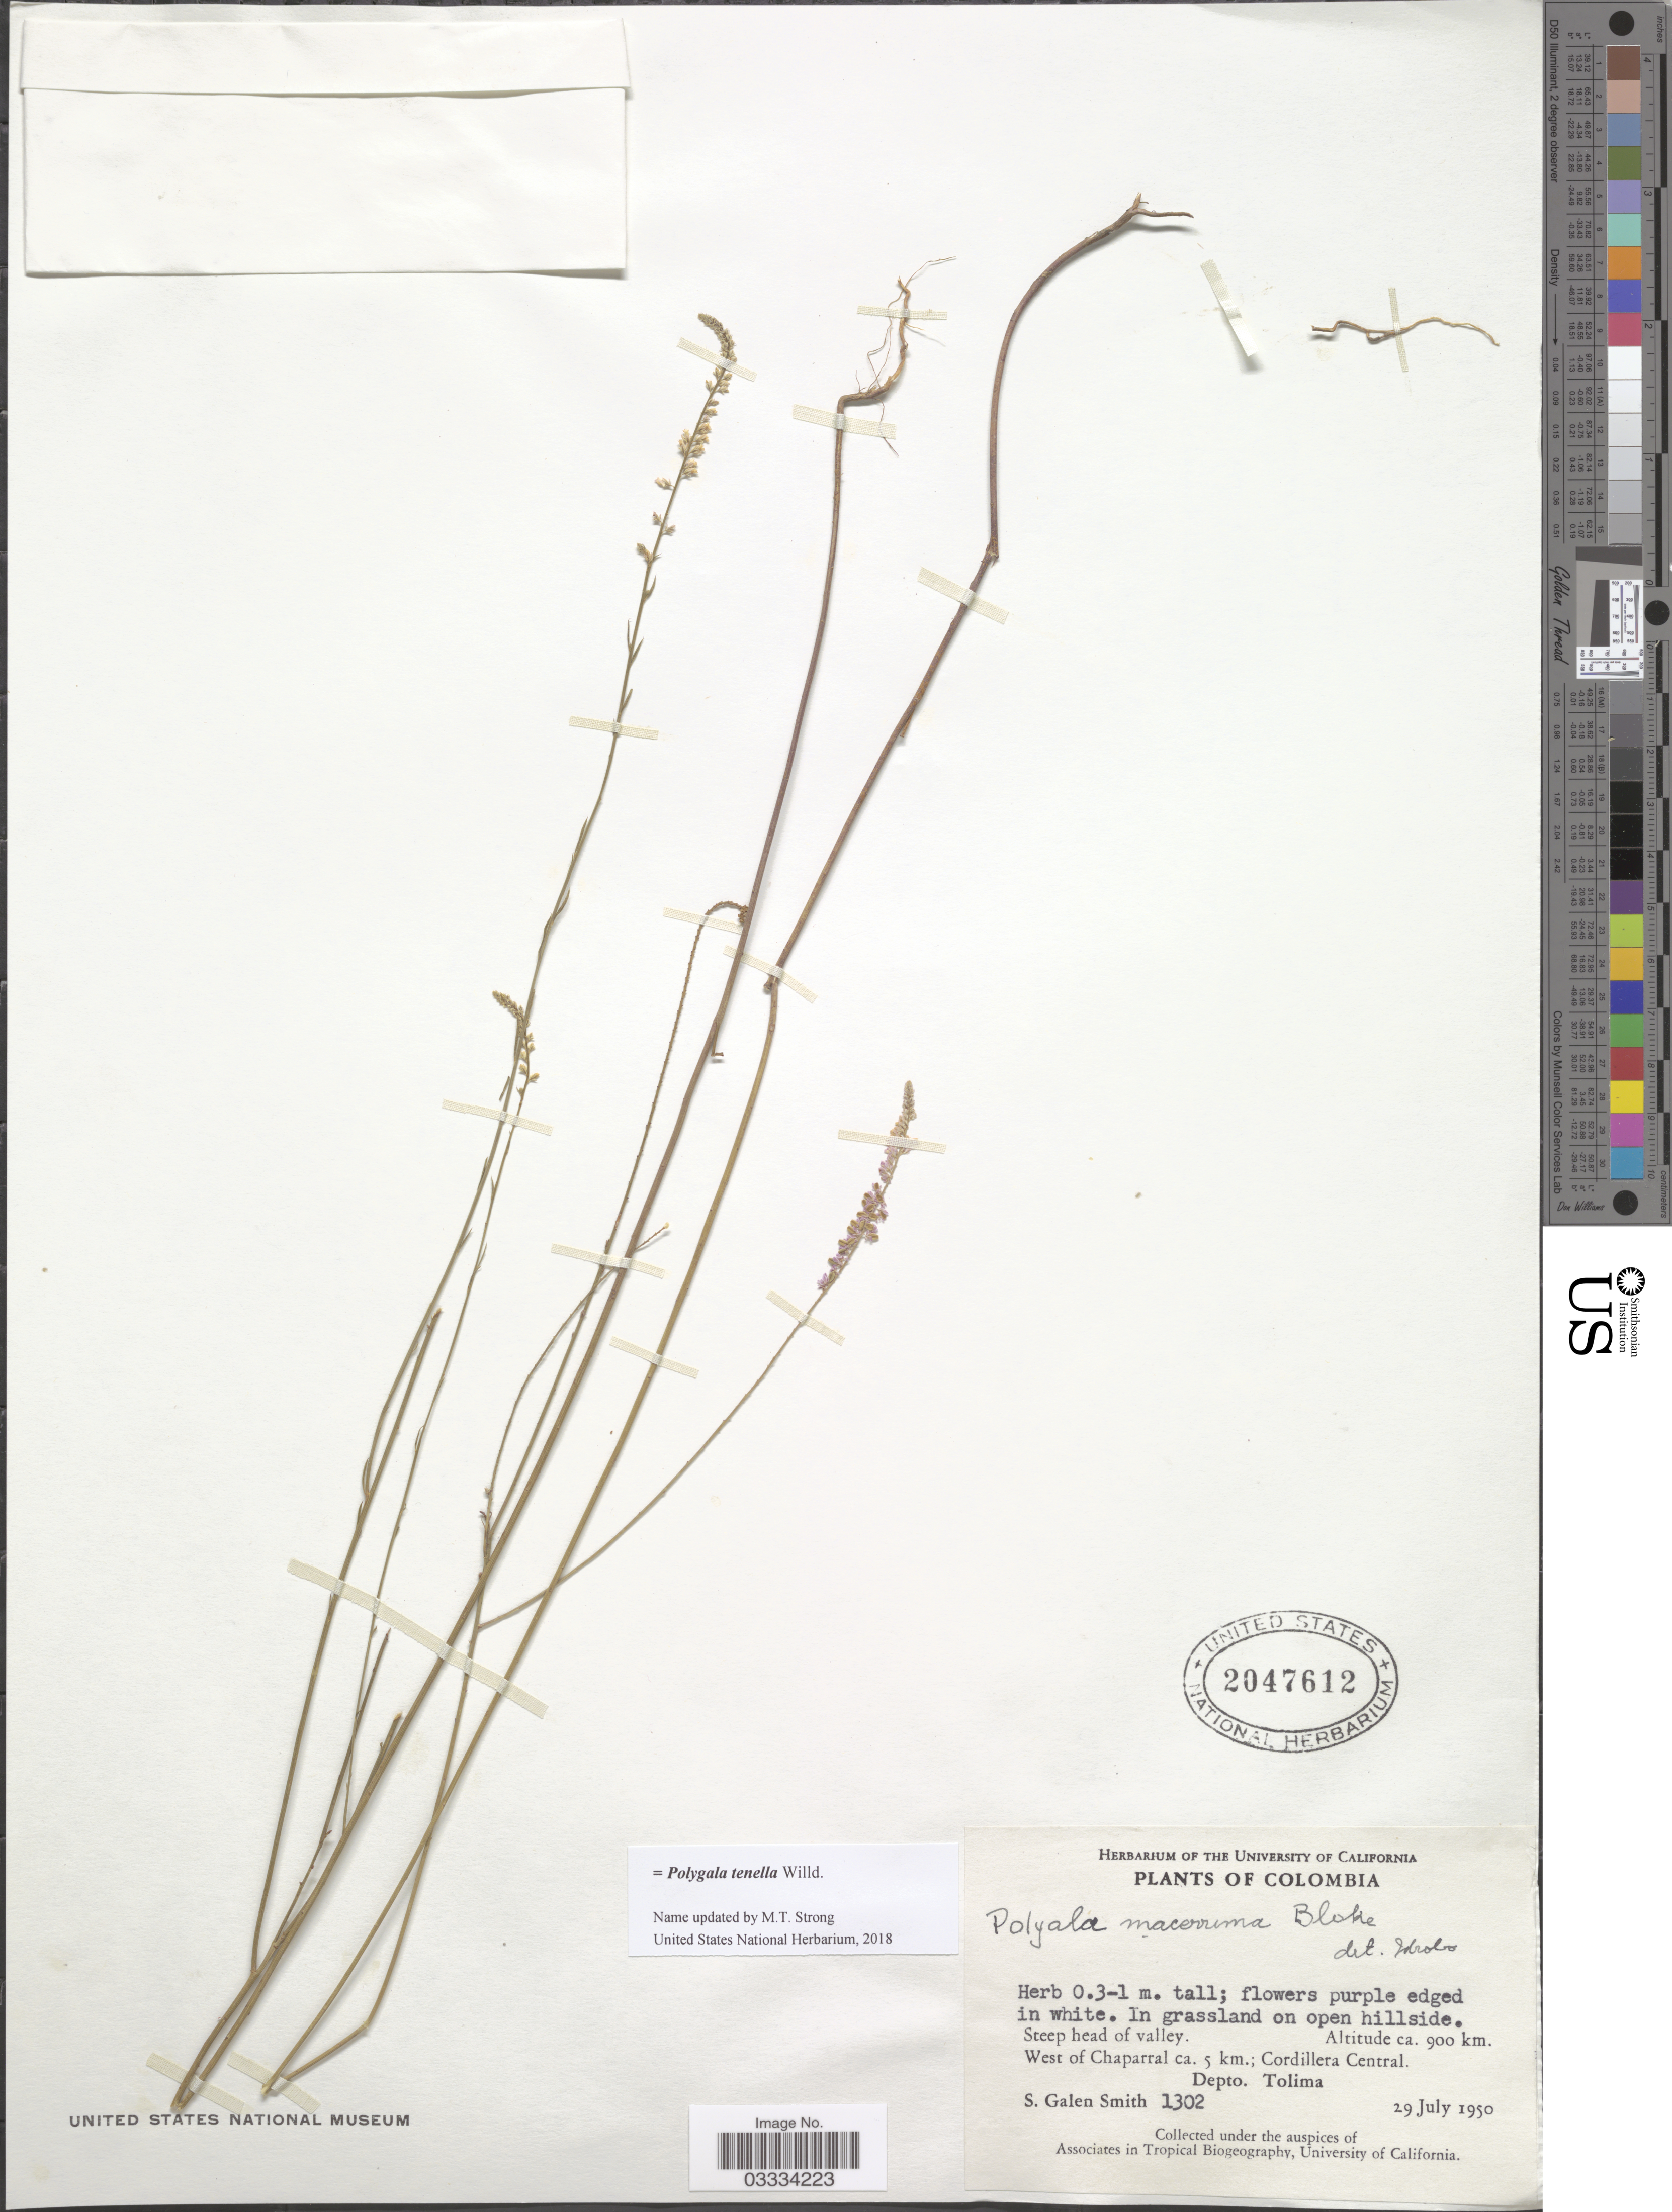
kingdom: Plantae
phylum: Tracheophyta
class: Magnoliopsida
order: Fabales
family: Polygalaceae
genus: Polygala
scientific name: Polygala tenella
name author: Willd.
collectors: S. G. Smith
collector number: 1302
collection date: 1950-07-29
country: Colombia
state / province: Tolima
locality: West of Chaparral ca. 5 km.; Cordillera Central. Depto. Tolima.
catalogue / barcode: US 2047612